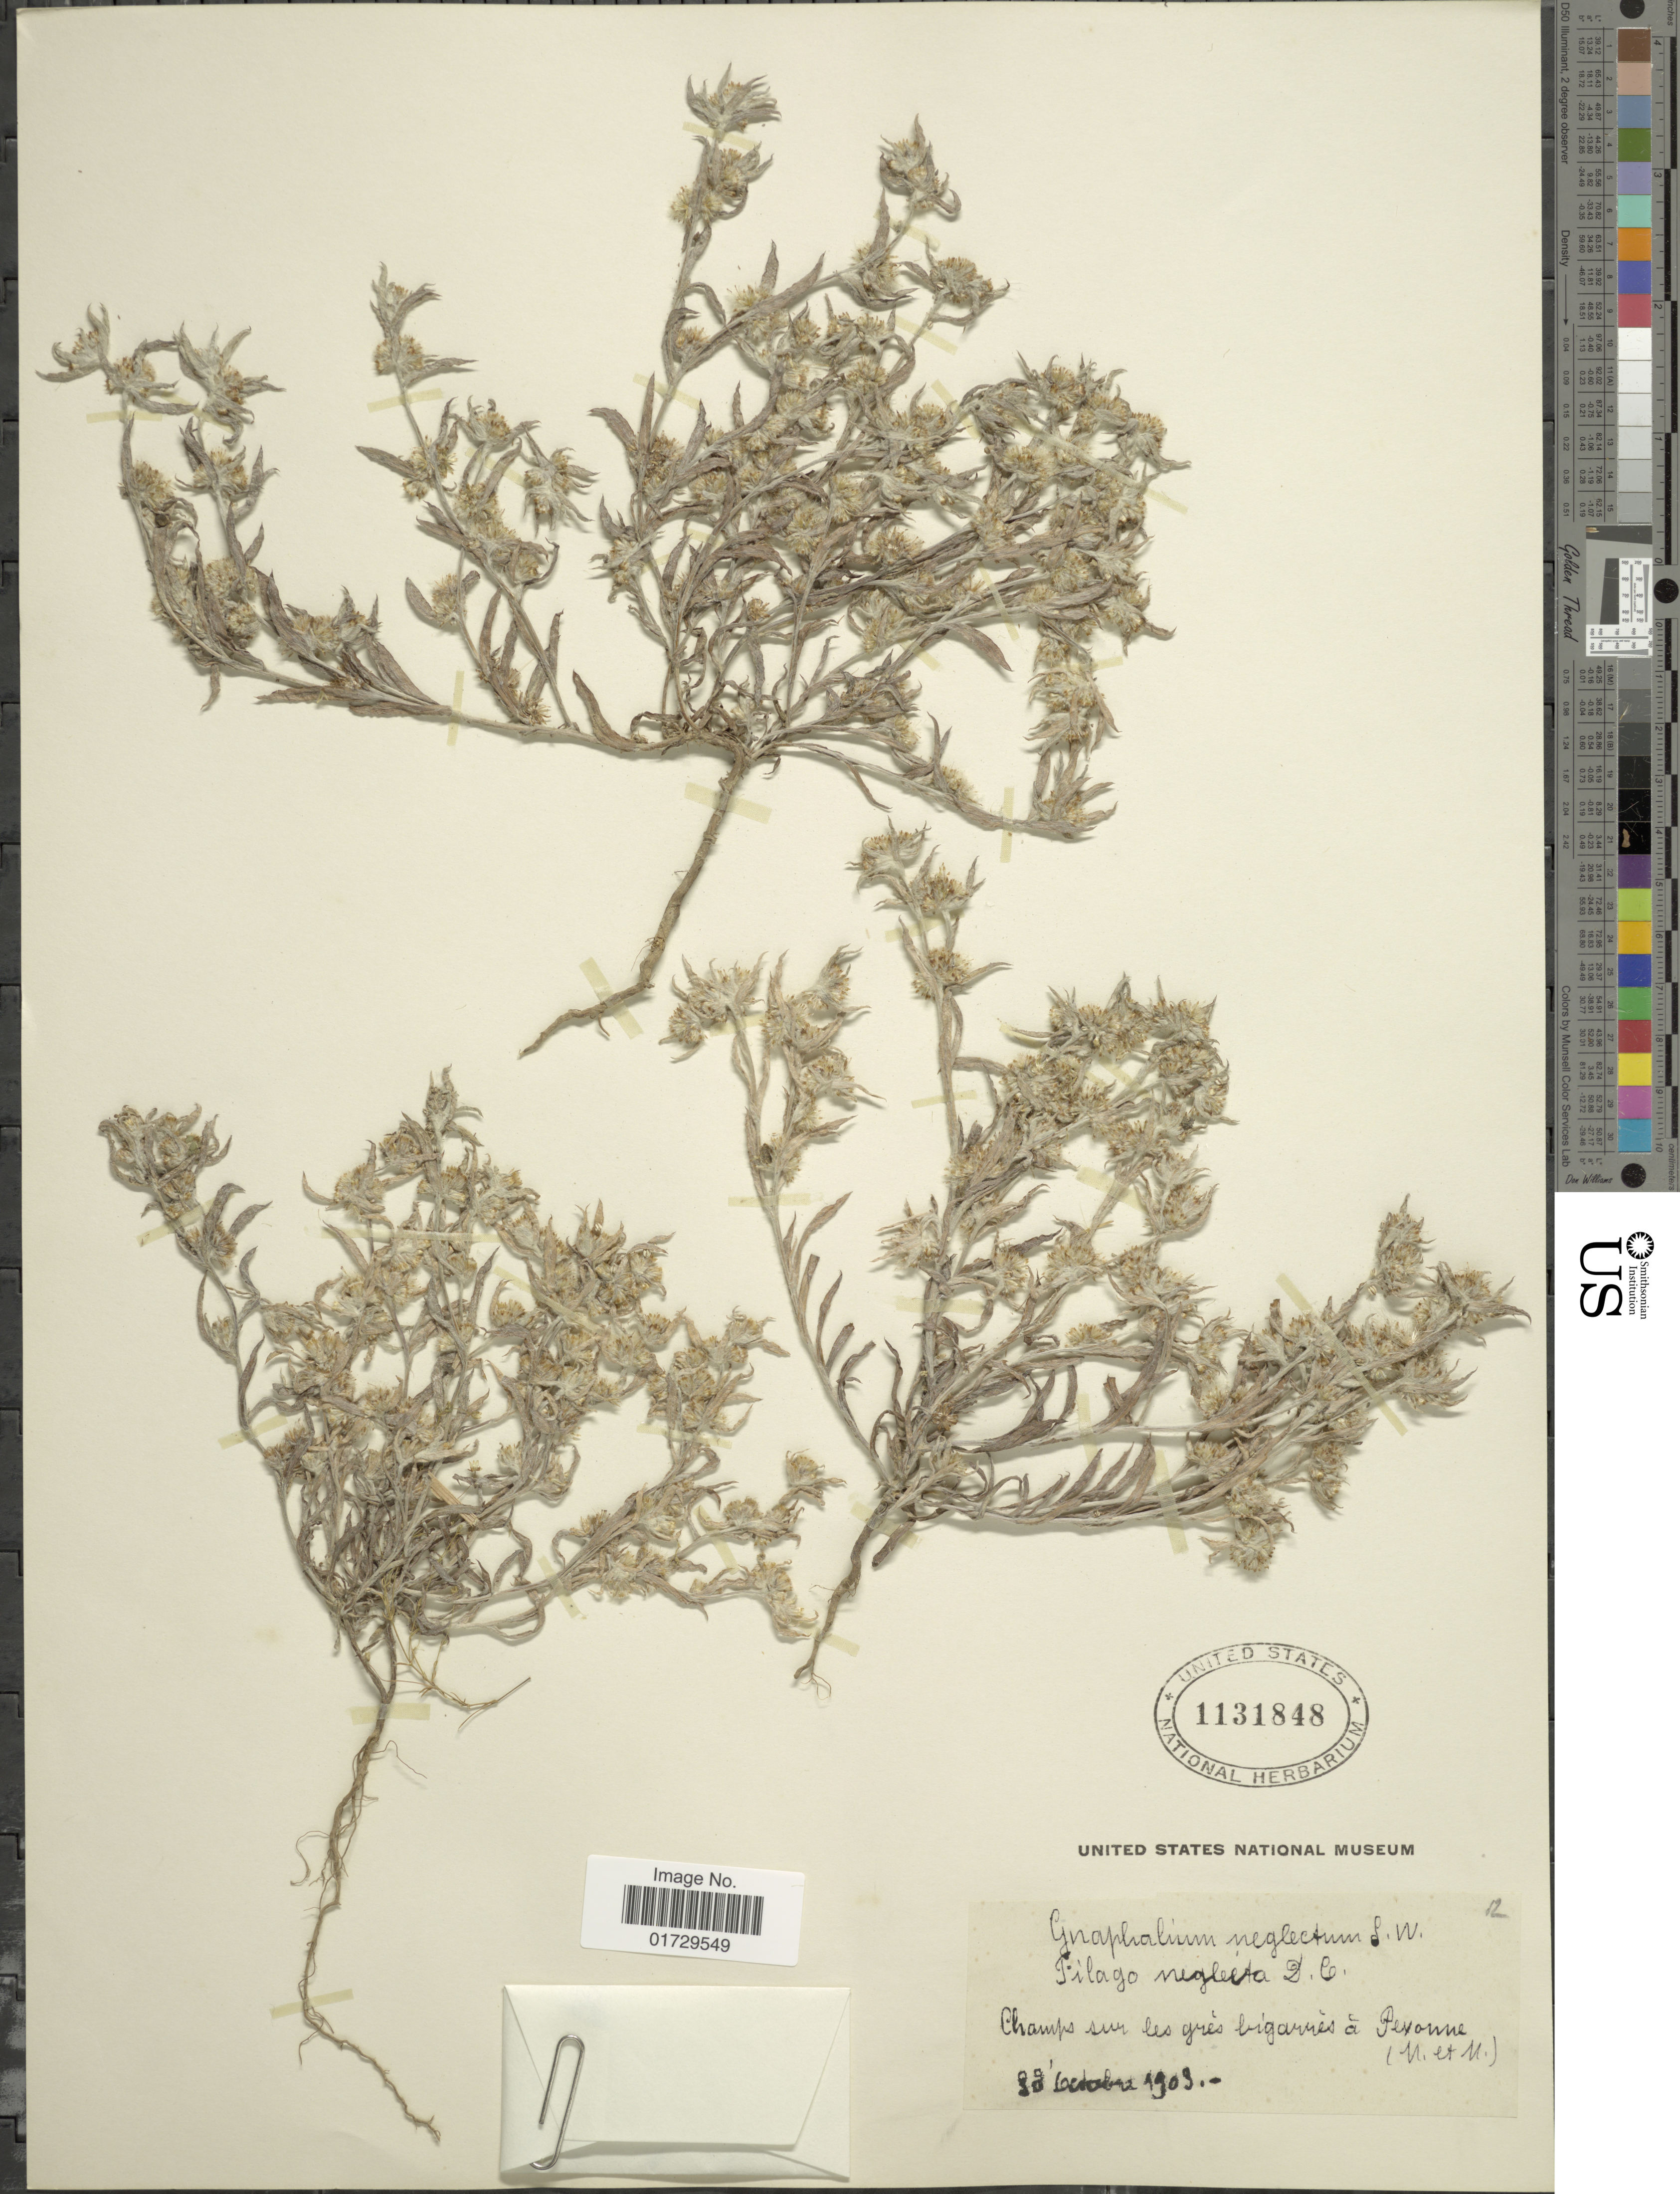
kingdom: Plantae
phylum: Tracheophyta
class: Magnoliopsida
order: Asterales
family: Asteraceae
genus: Filago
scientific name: Filago neglecta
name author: (Soy.-Will.) DC.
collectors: M.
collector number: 12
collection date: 1909-10-30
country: France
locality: Champs sur les gres cigarres a Peyonne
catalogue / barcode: US 1131848